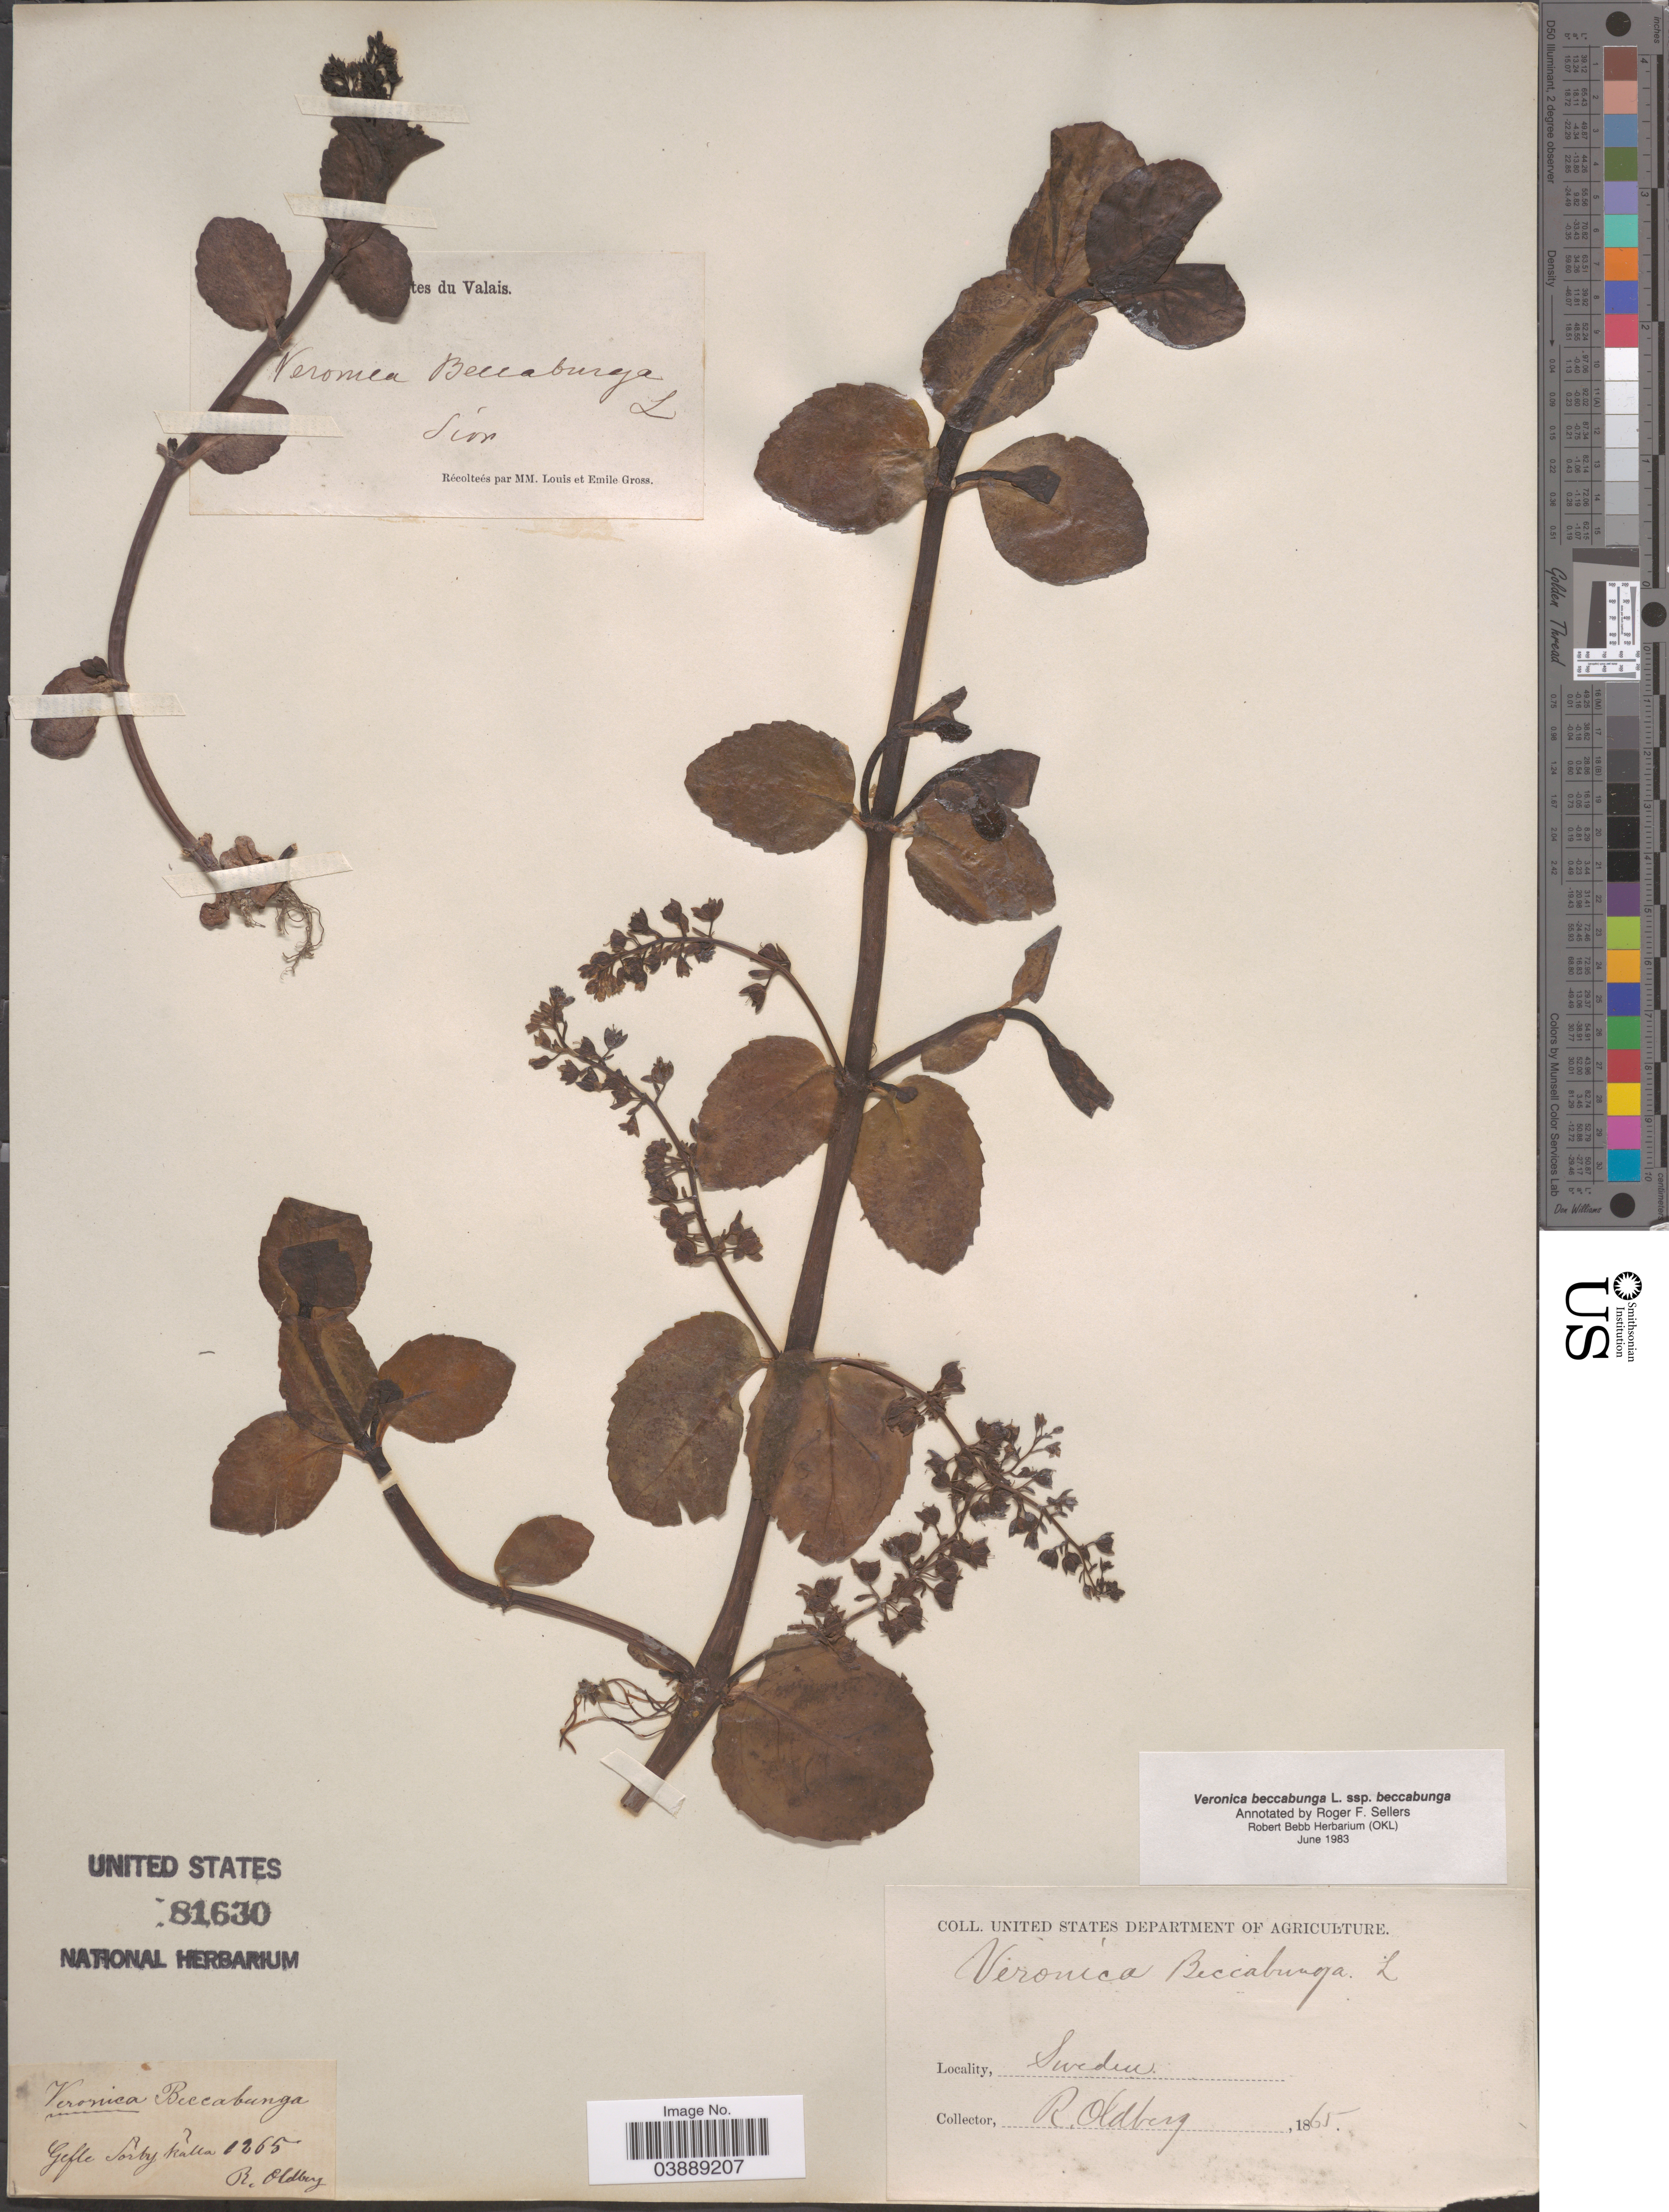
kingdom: Plantae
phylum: Tracheophyta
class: Magnoliopsida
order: Lamiales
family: Plantaginaceae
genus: Veronica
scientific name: Veronica beccabunga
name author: L.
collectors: R. Oldberg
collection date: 1865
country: Sweden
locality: Gefle Sorby Kalla.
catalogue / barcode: US 81630